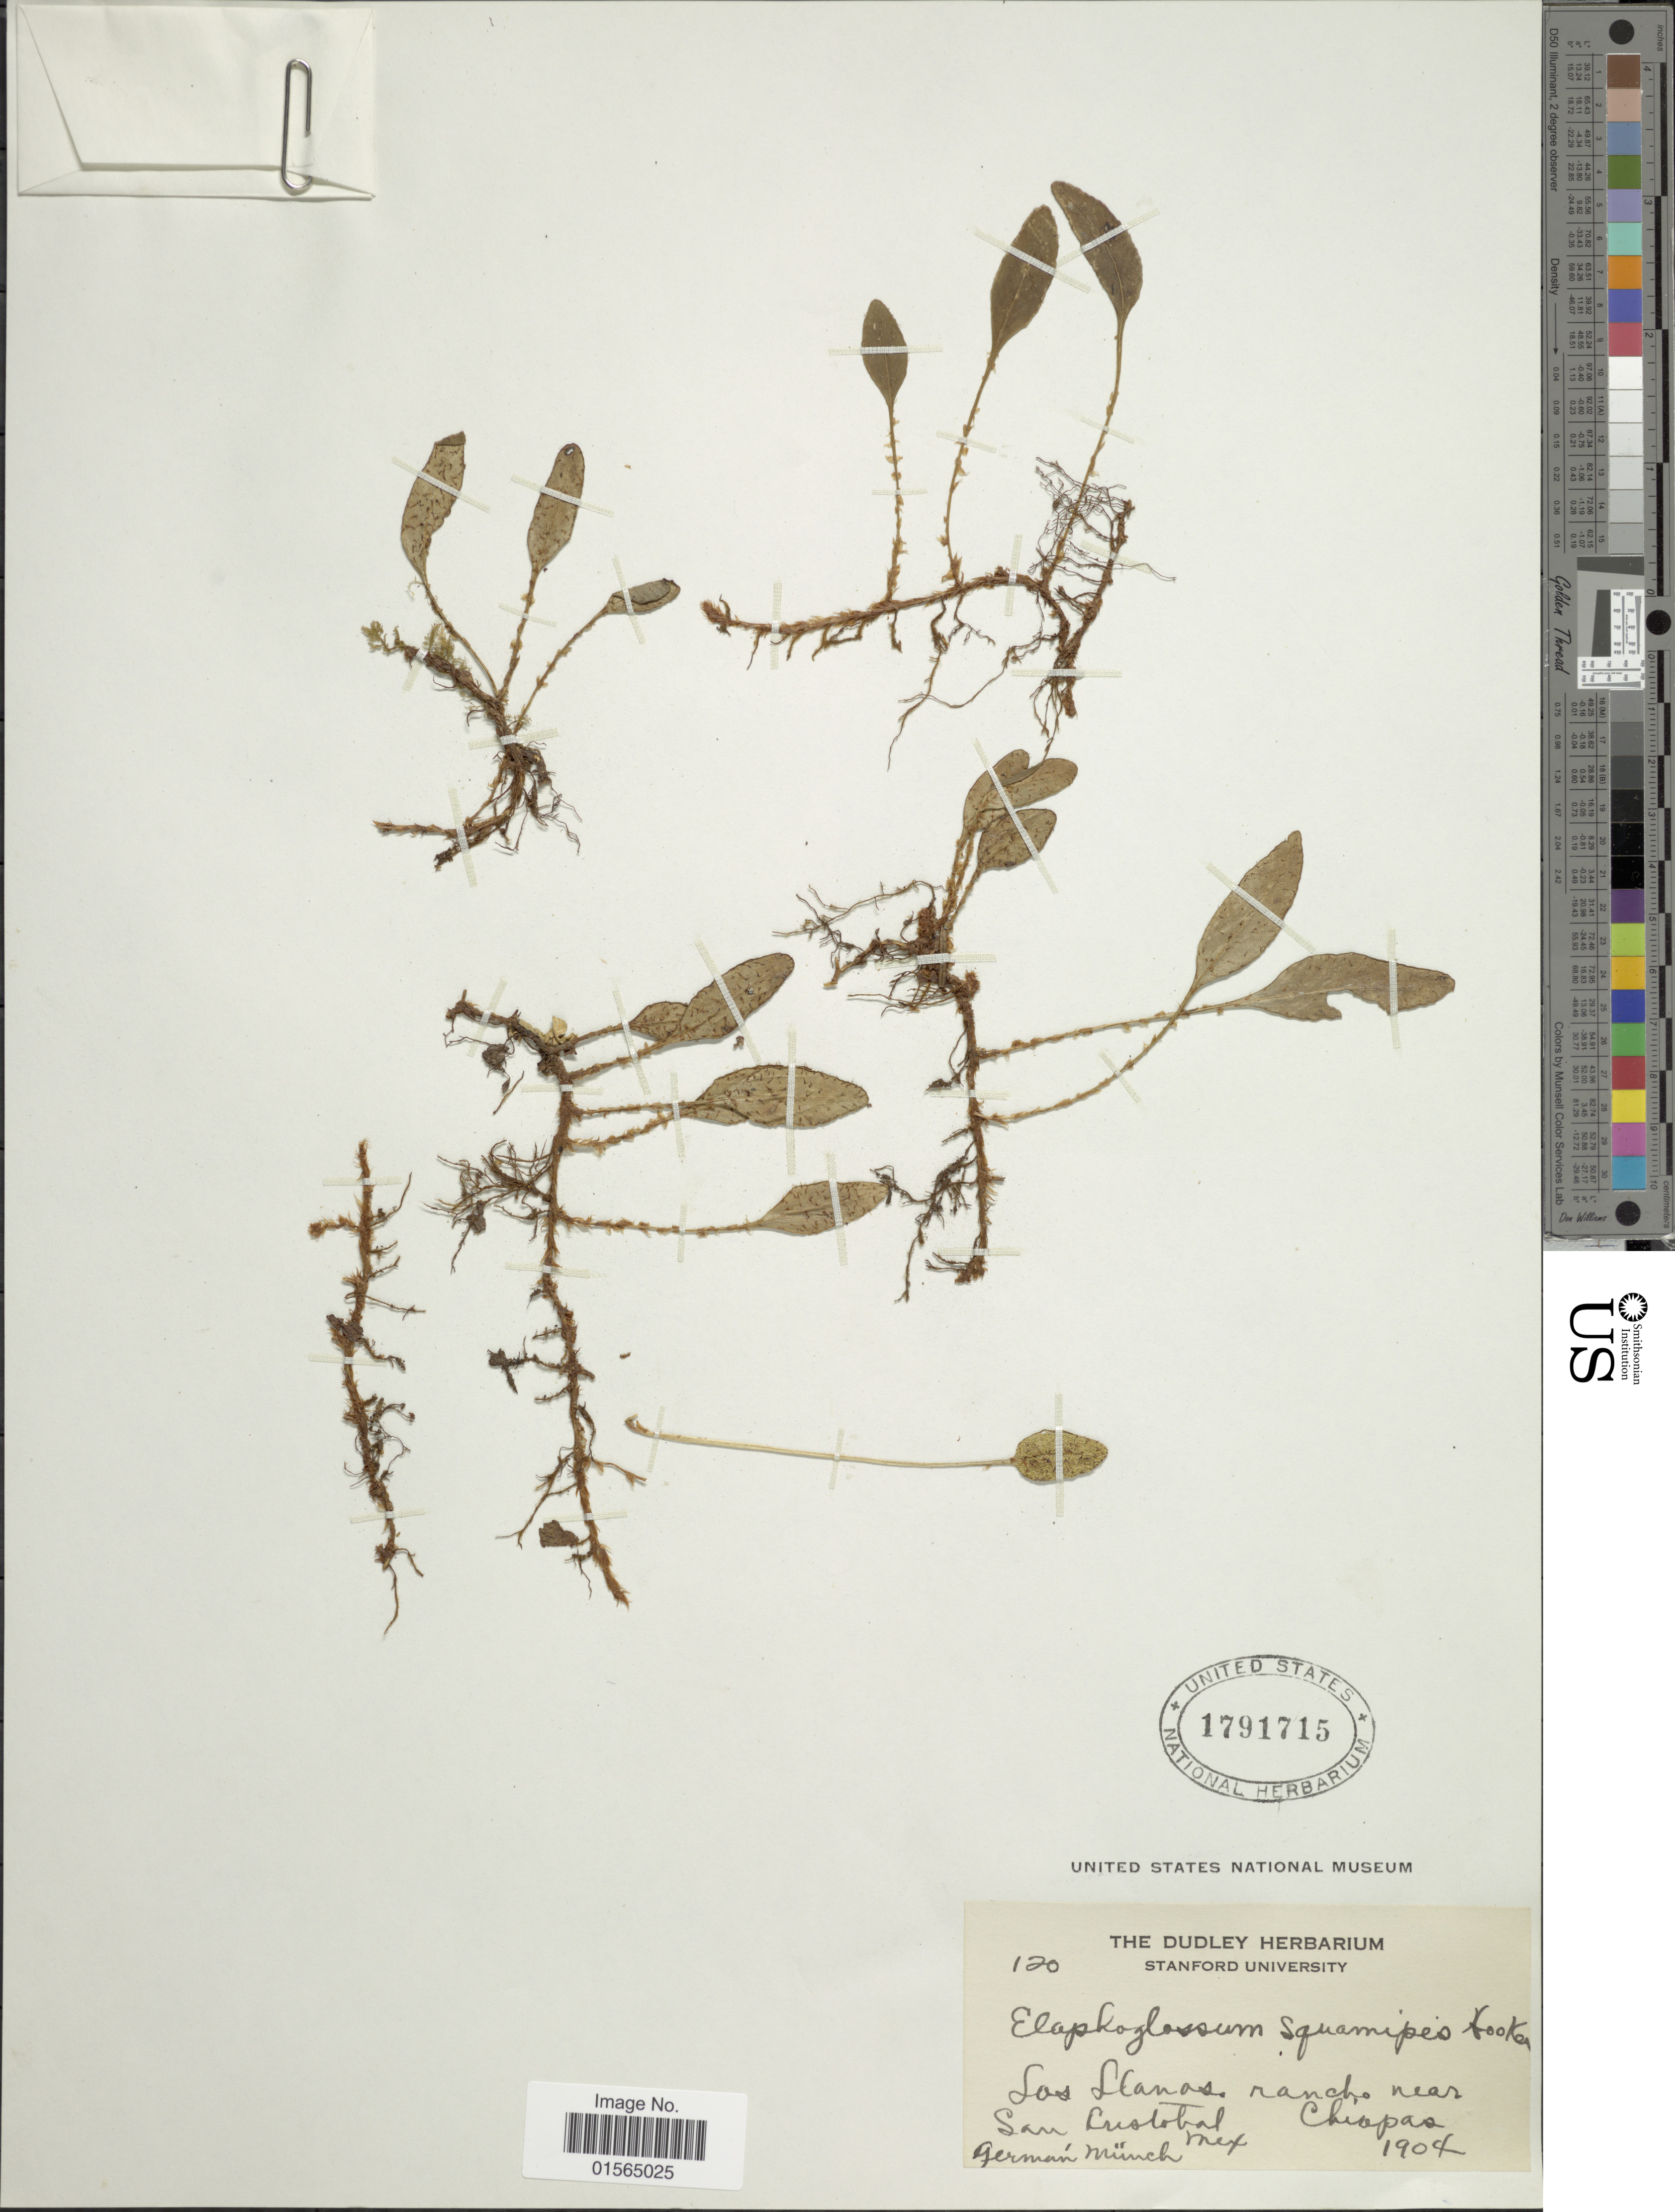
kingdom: Plantae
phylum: Tracheophyta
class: Polypodiopsida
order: Polypodiales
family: Dryopteridaceae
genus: Elaphoglossum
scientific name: Elaphoglossum squamipes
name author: (Hook.) T. Moore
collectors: G. Munch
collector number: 120*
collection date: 1904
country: Mexico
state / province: Chiapas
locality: Las Llanos ranchp near San Cristobal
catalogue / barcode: US 1791715